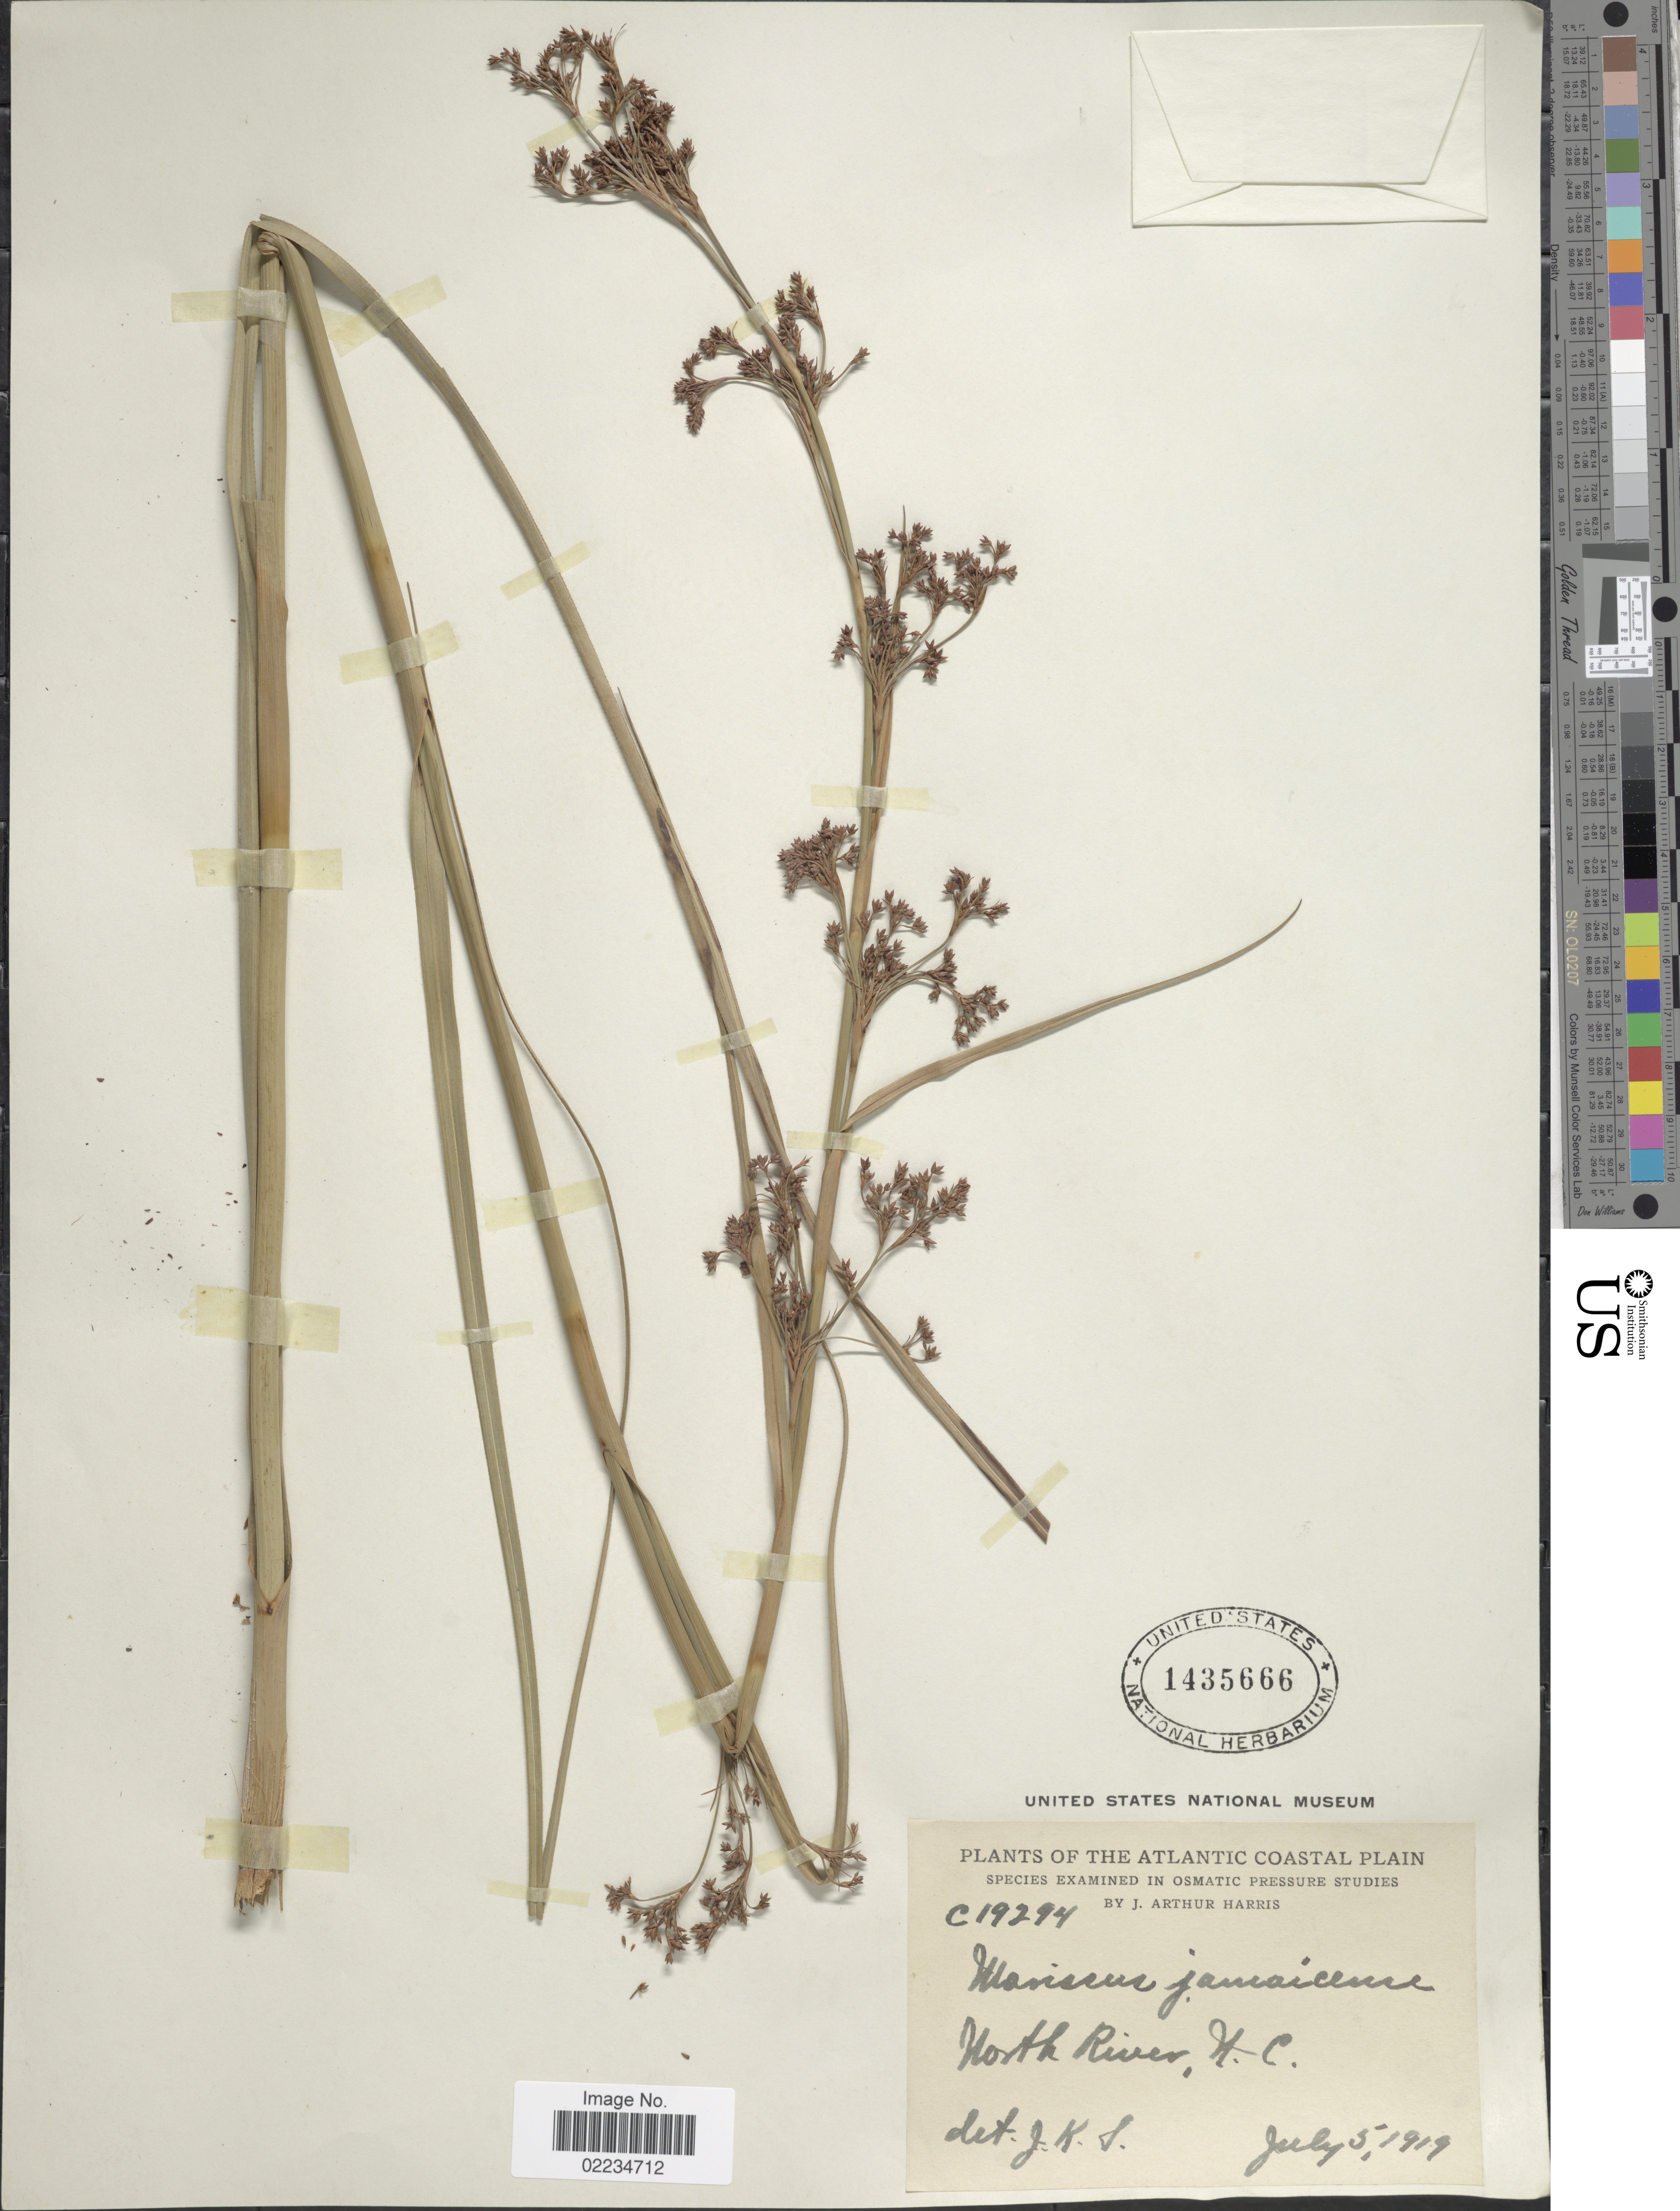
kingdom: Plantae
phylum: Tracheophyta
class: Liliopsida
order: Poales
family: Cyperaceae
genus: Cladium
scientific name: Cladium jamaicense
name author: Crantz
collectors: J. A. Harris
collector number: C19294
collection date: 1919-07-05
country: United States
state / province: North Carolina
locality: The Atlantic Coastal Plain, North River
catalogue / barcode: US 1435666